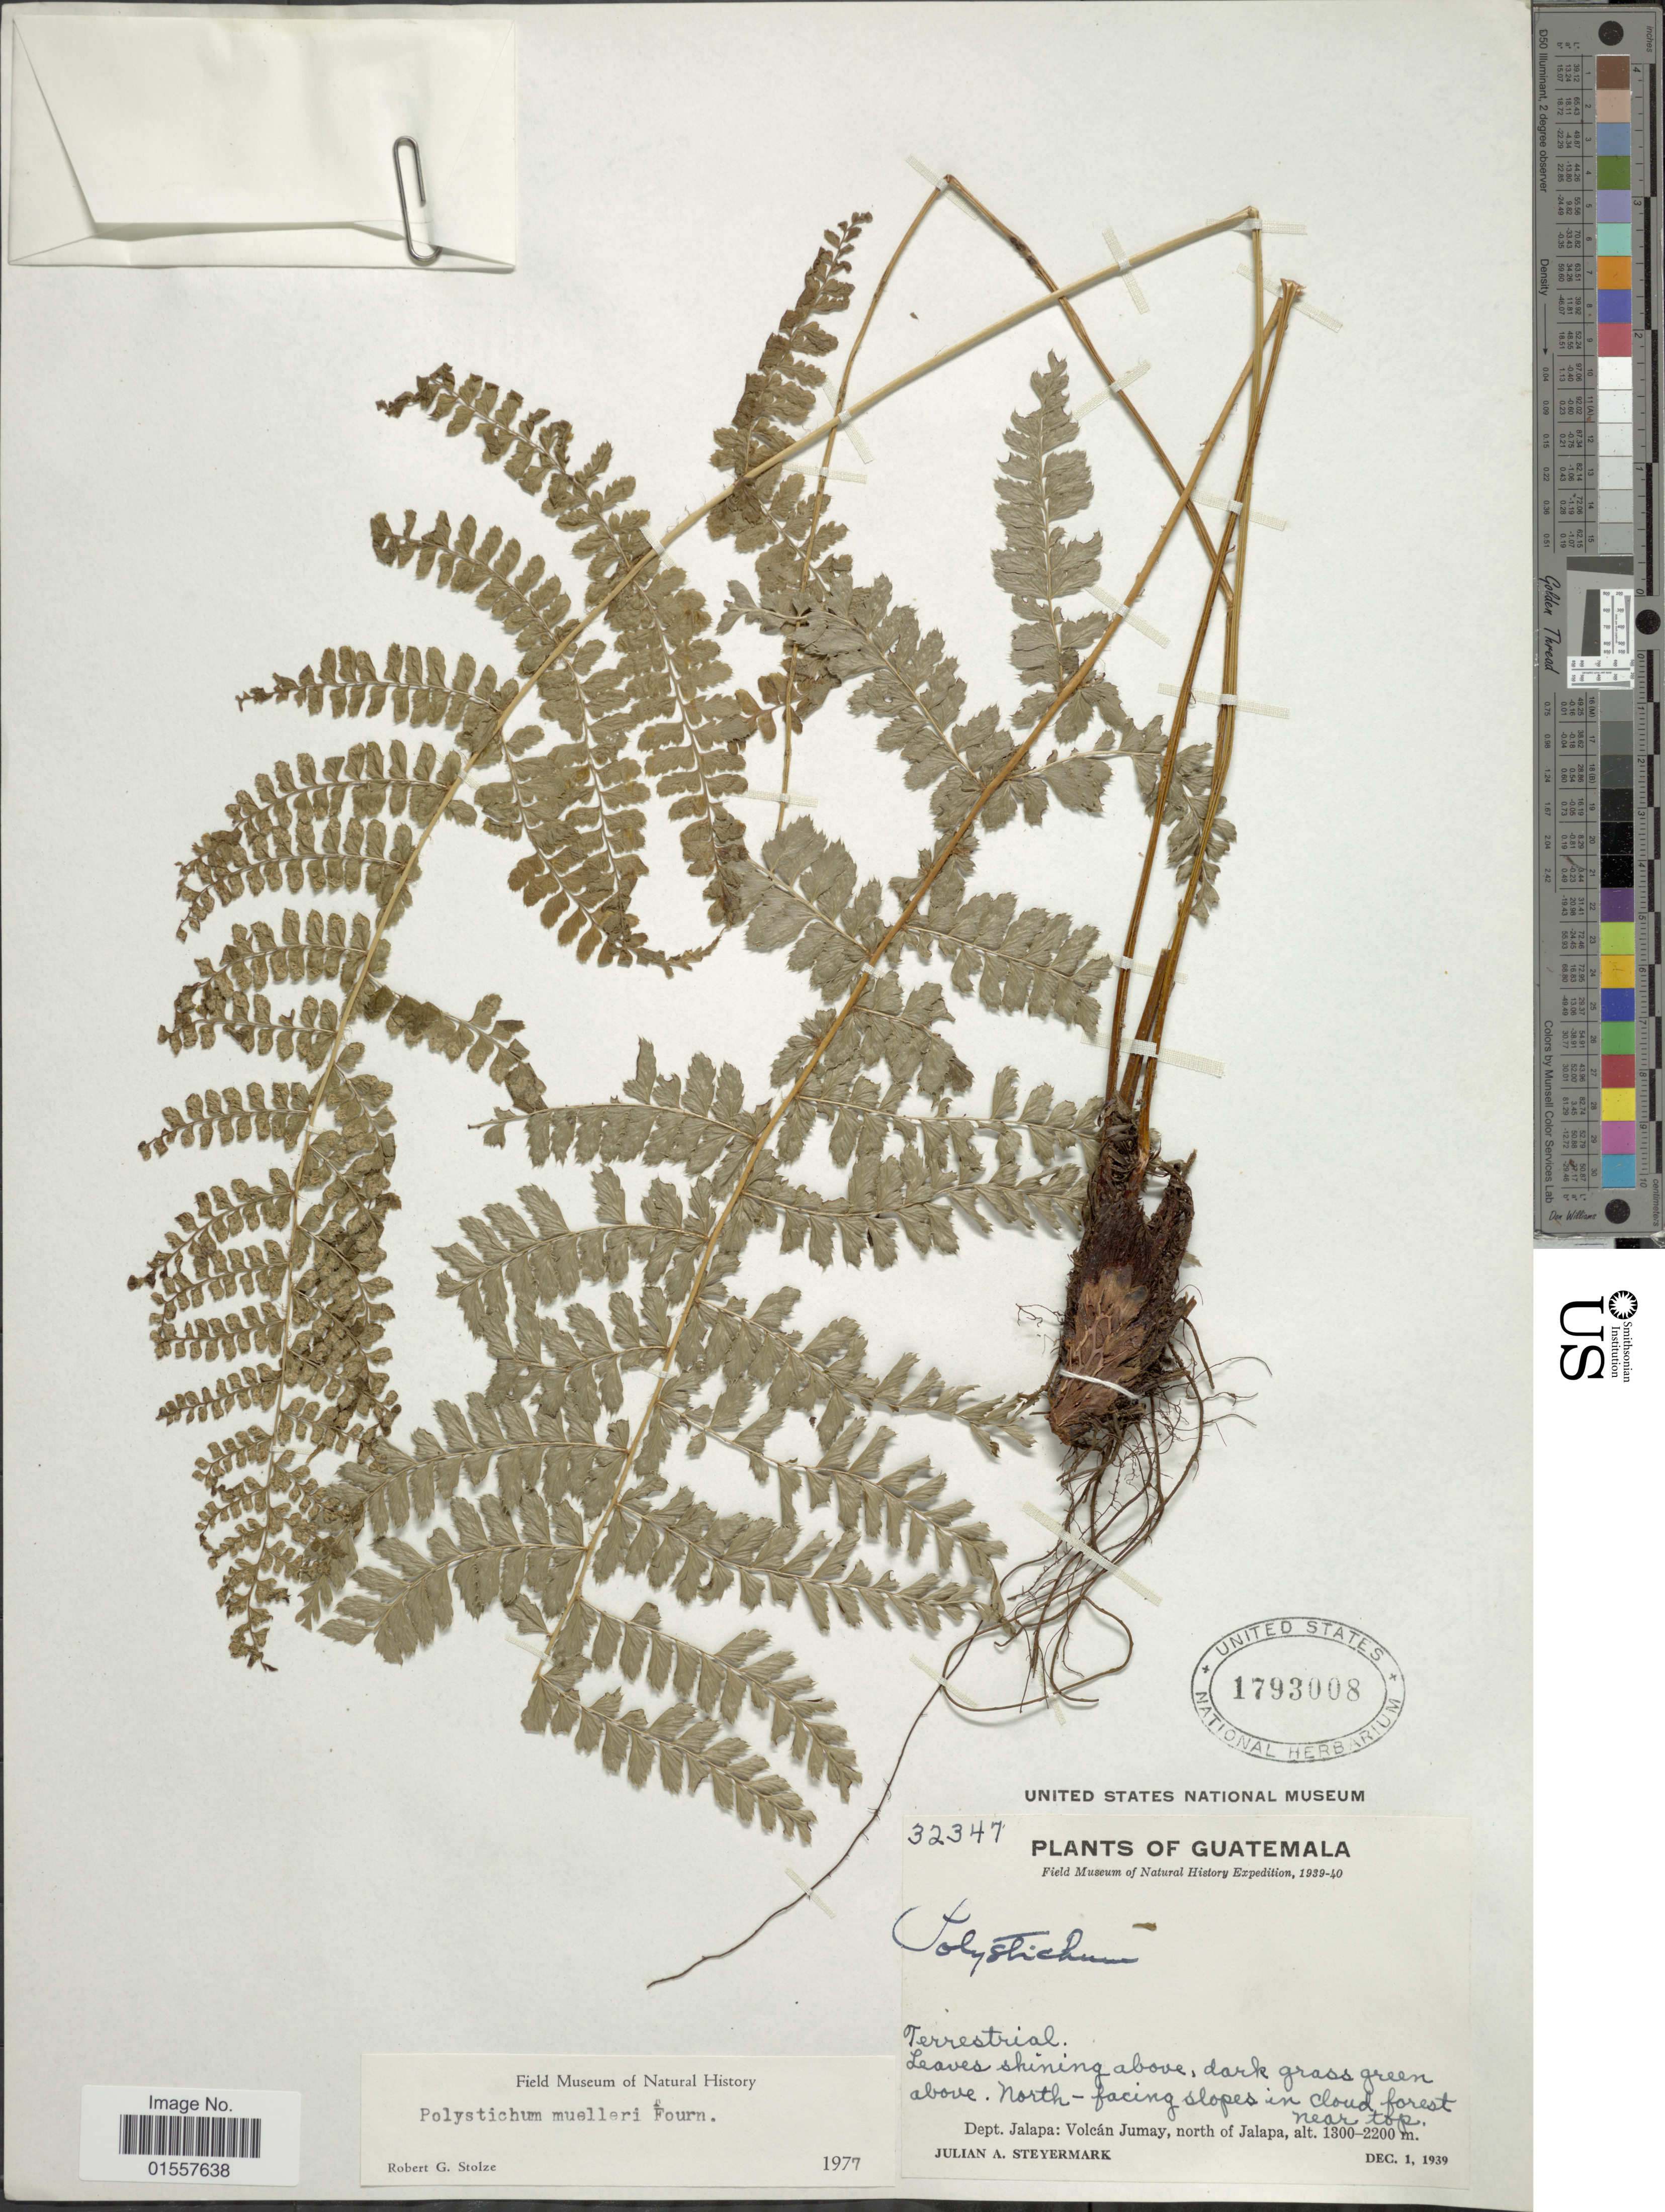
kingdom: Plantae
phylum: Tracheophyta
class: Polypodiopsida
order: Polypodiales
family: Dryopteridaceae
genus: Polystichum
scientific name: Polystichum fournieri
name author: A.R. Sm.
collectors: J. Steyermark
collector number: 32347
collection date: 1939-12-01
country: Guatemala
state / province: Jalapa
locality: Dept. Jalapa: Volcan Jumay, north of Jalapa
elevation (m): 1300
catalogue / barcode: US 1793008